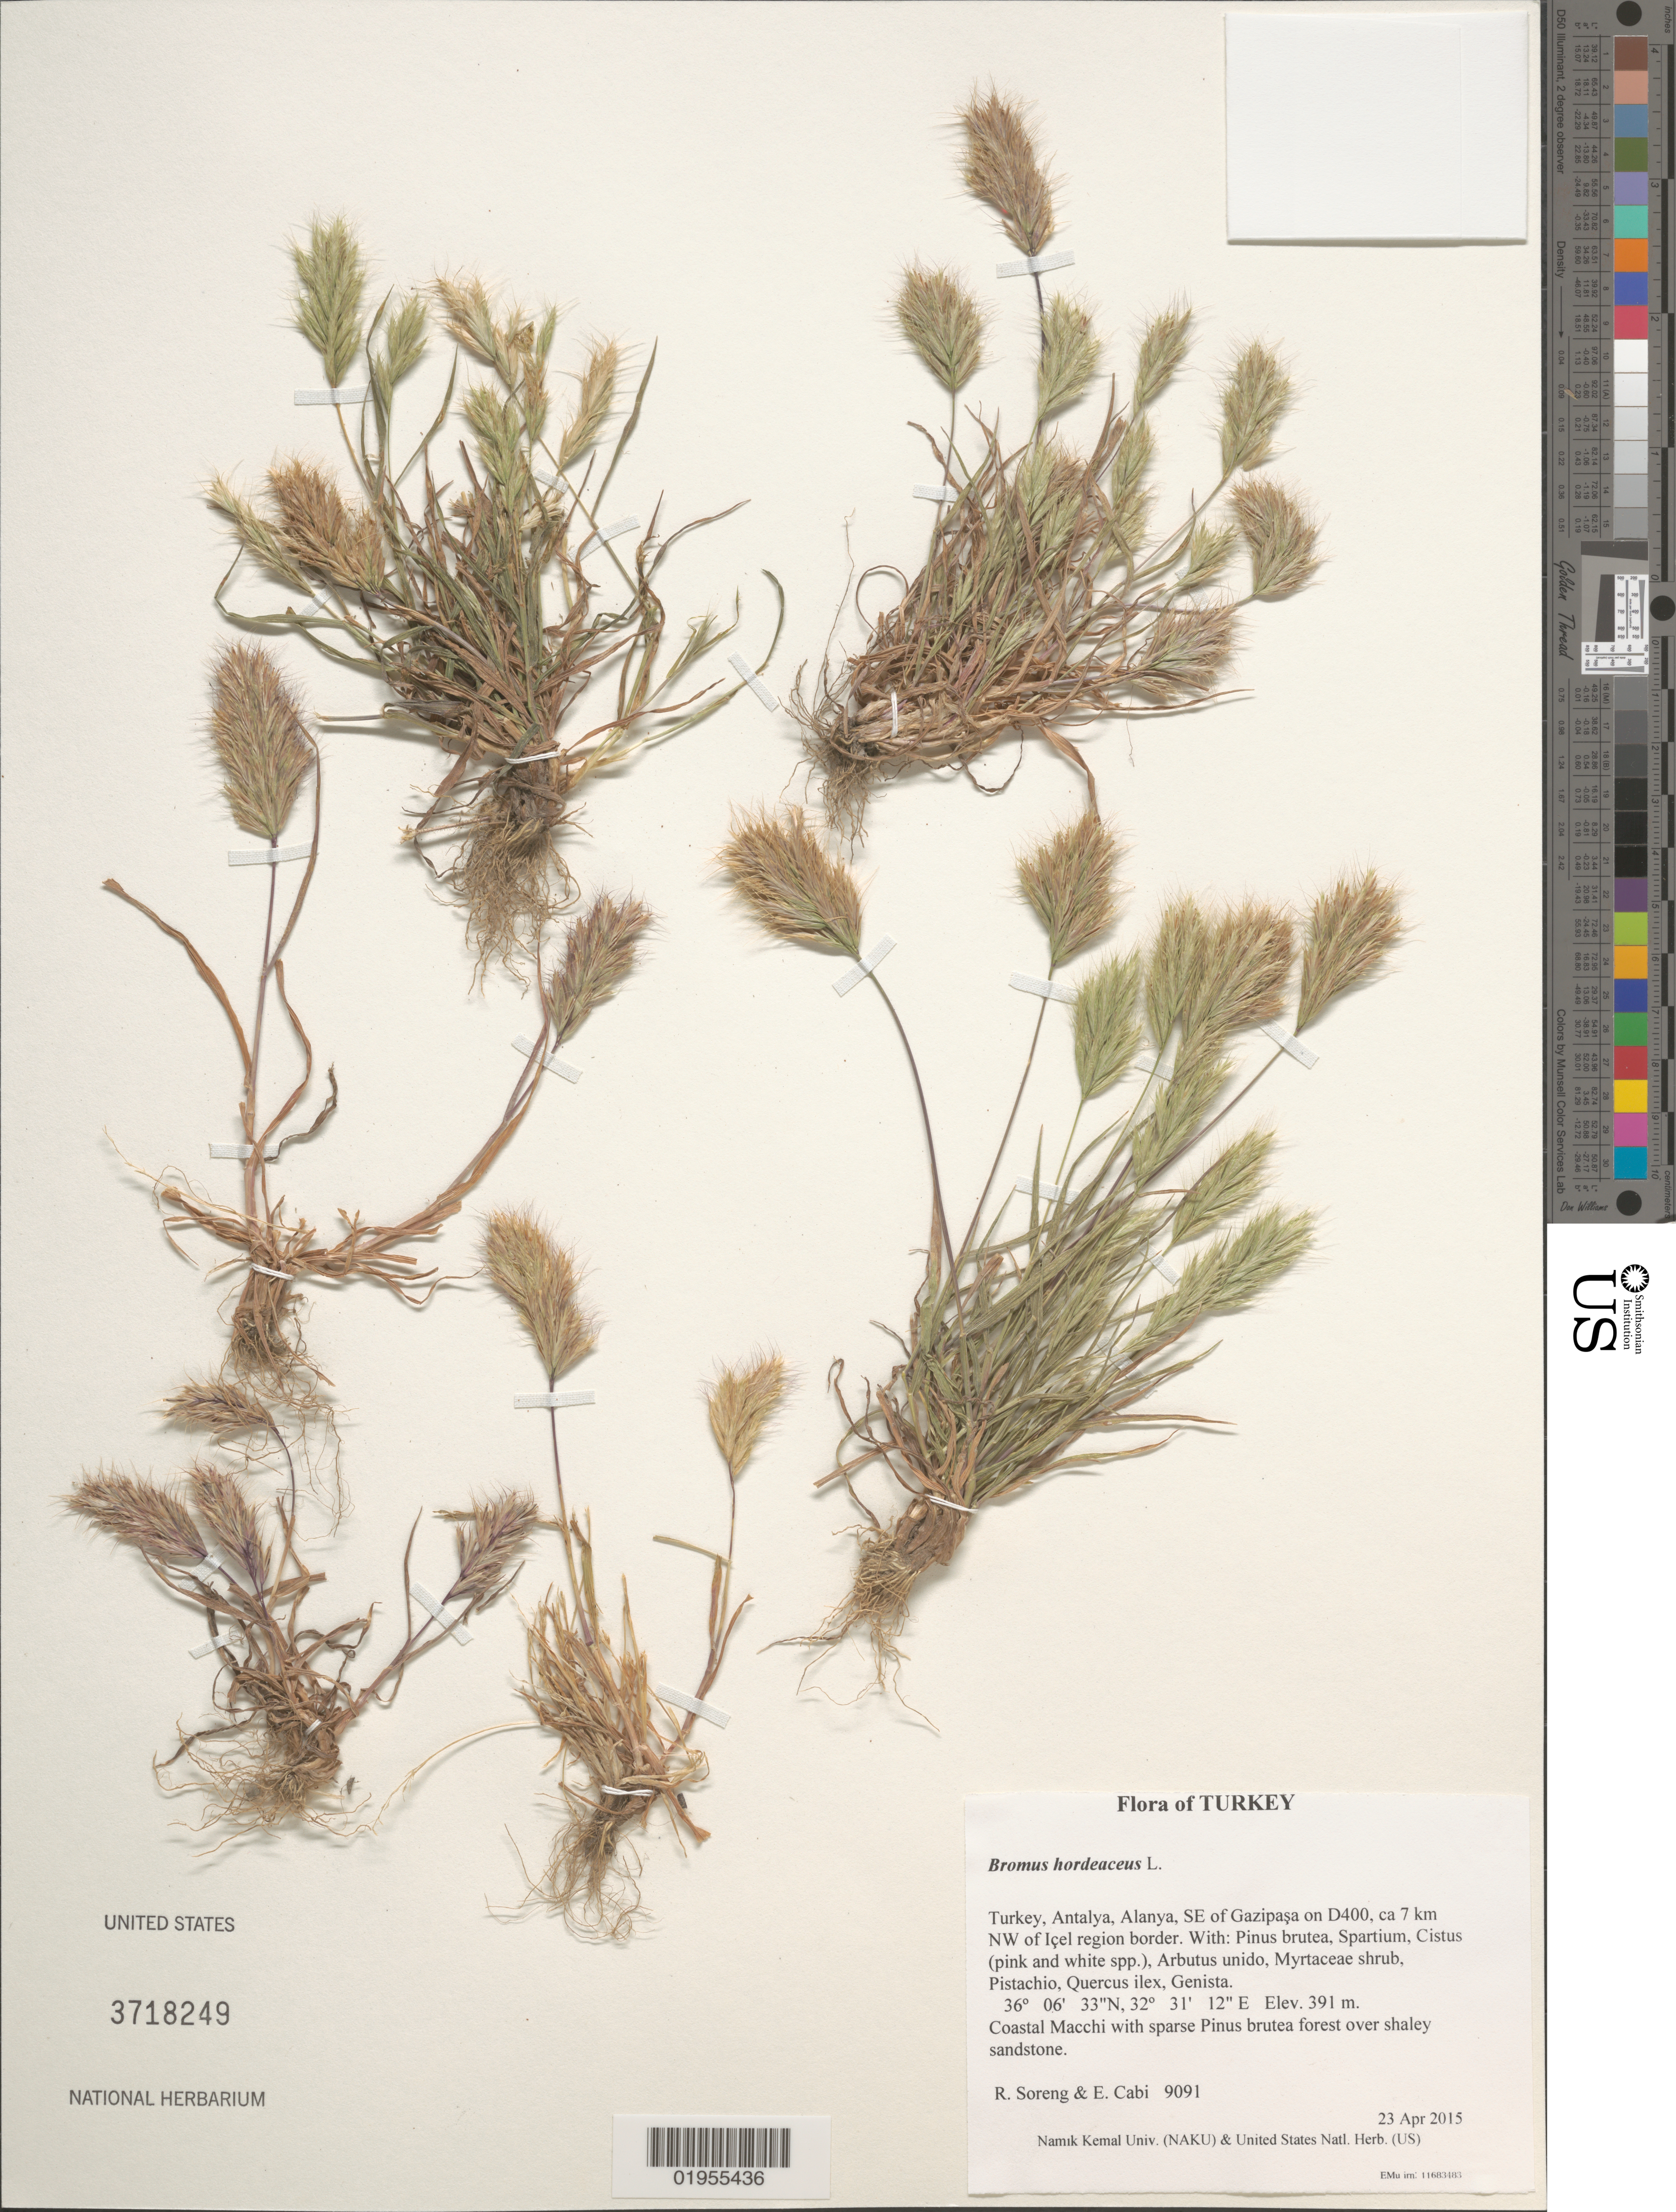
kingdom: Plantae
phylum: Tracheophyta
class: Liliopsida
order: Poales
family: Poaceae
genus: Bromus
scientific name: Bromus hordeaceus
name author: L.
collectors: R. J. Soreng & E. Cabi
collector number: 9091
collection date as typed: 2015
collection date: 2015-04-23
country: Turkey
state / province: Antalya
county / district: Alanya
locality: SE of Gazipasa on D400, ca 7 km NW of Icel region border.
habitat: Coastal Macchi with sparse Pinus brutea forest over shaley sandstone.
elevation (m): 391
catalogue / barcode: US 3718249